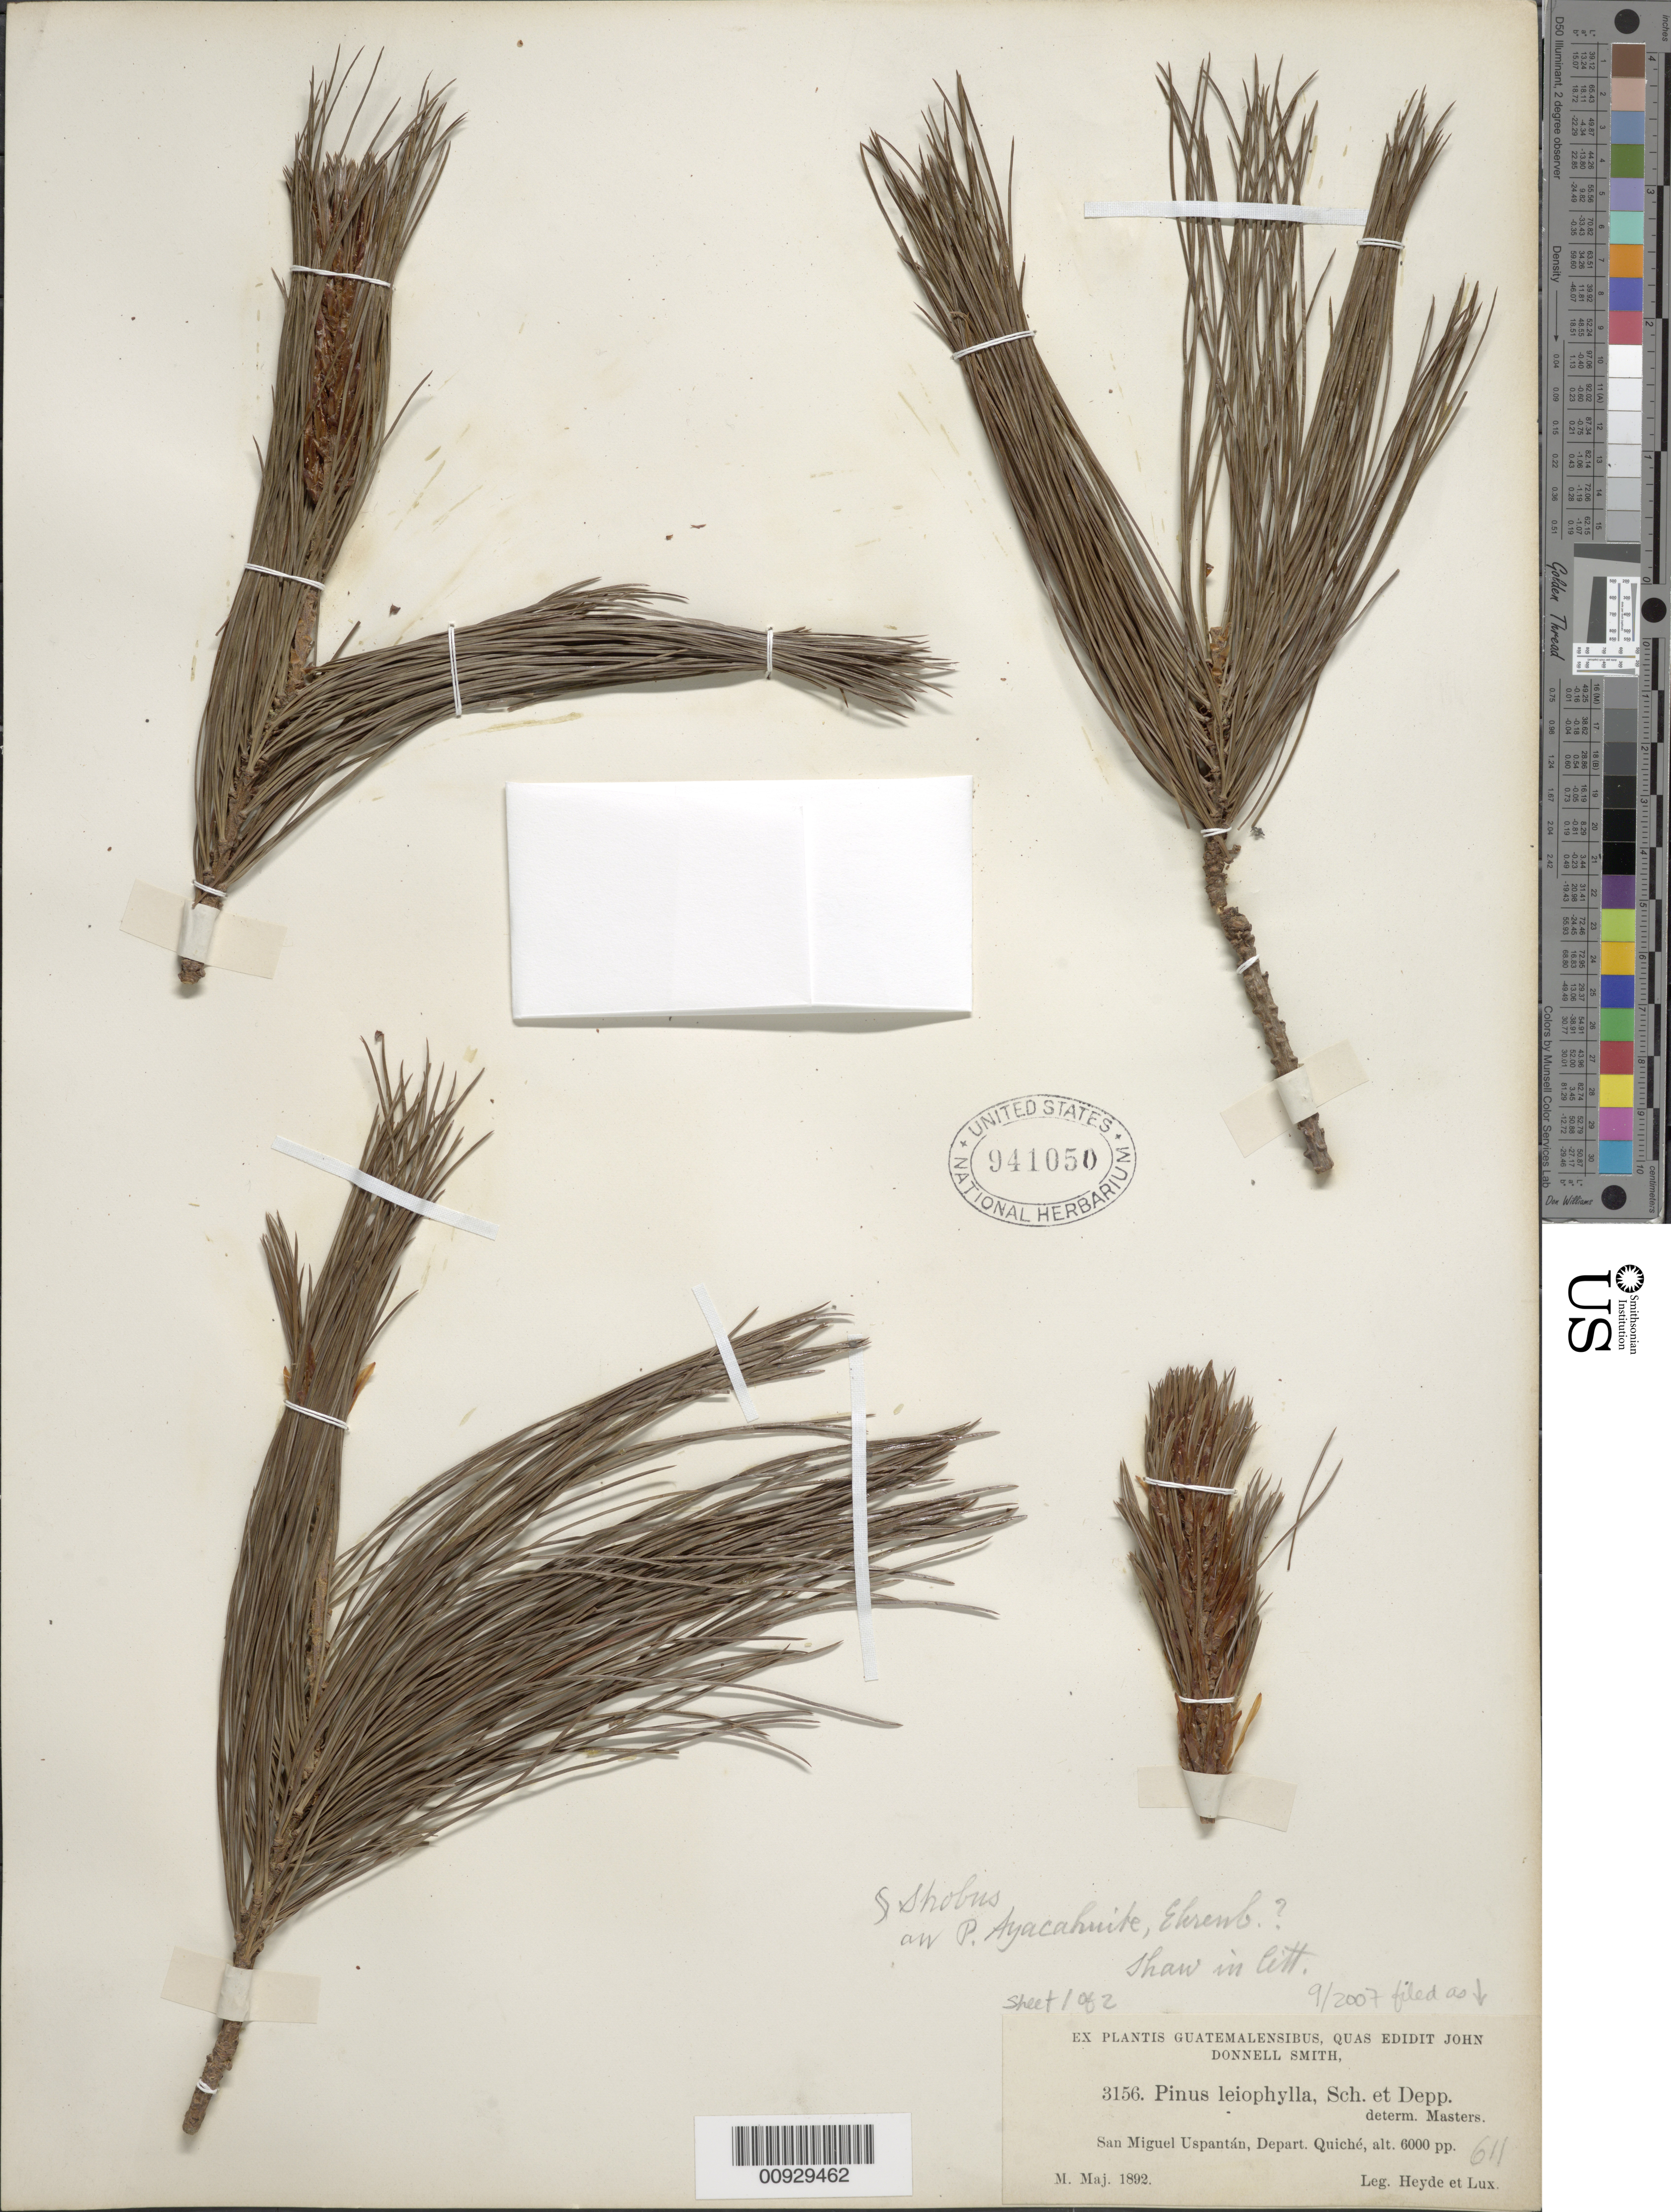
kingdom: Plantae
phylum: Tracheophyta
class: Pinopsida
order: Pinales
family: Pinaceae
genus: Pinus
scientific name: Pinus leiophylla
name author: Schiede ex Schltdl. & Cham.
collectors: E. T. Heyde & E. Lux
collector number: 3156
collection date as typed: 1892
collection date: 1892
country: Guatemala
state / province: El Quiché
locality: San Miguel Uspantán.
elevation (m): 1829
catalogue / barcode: US 941050